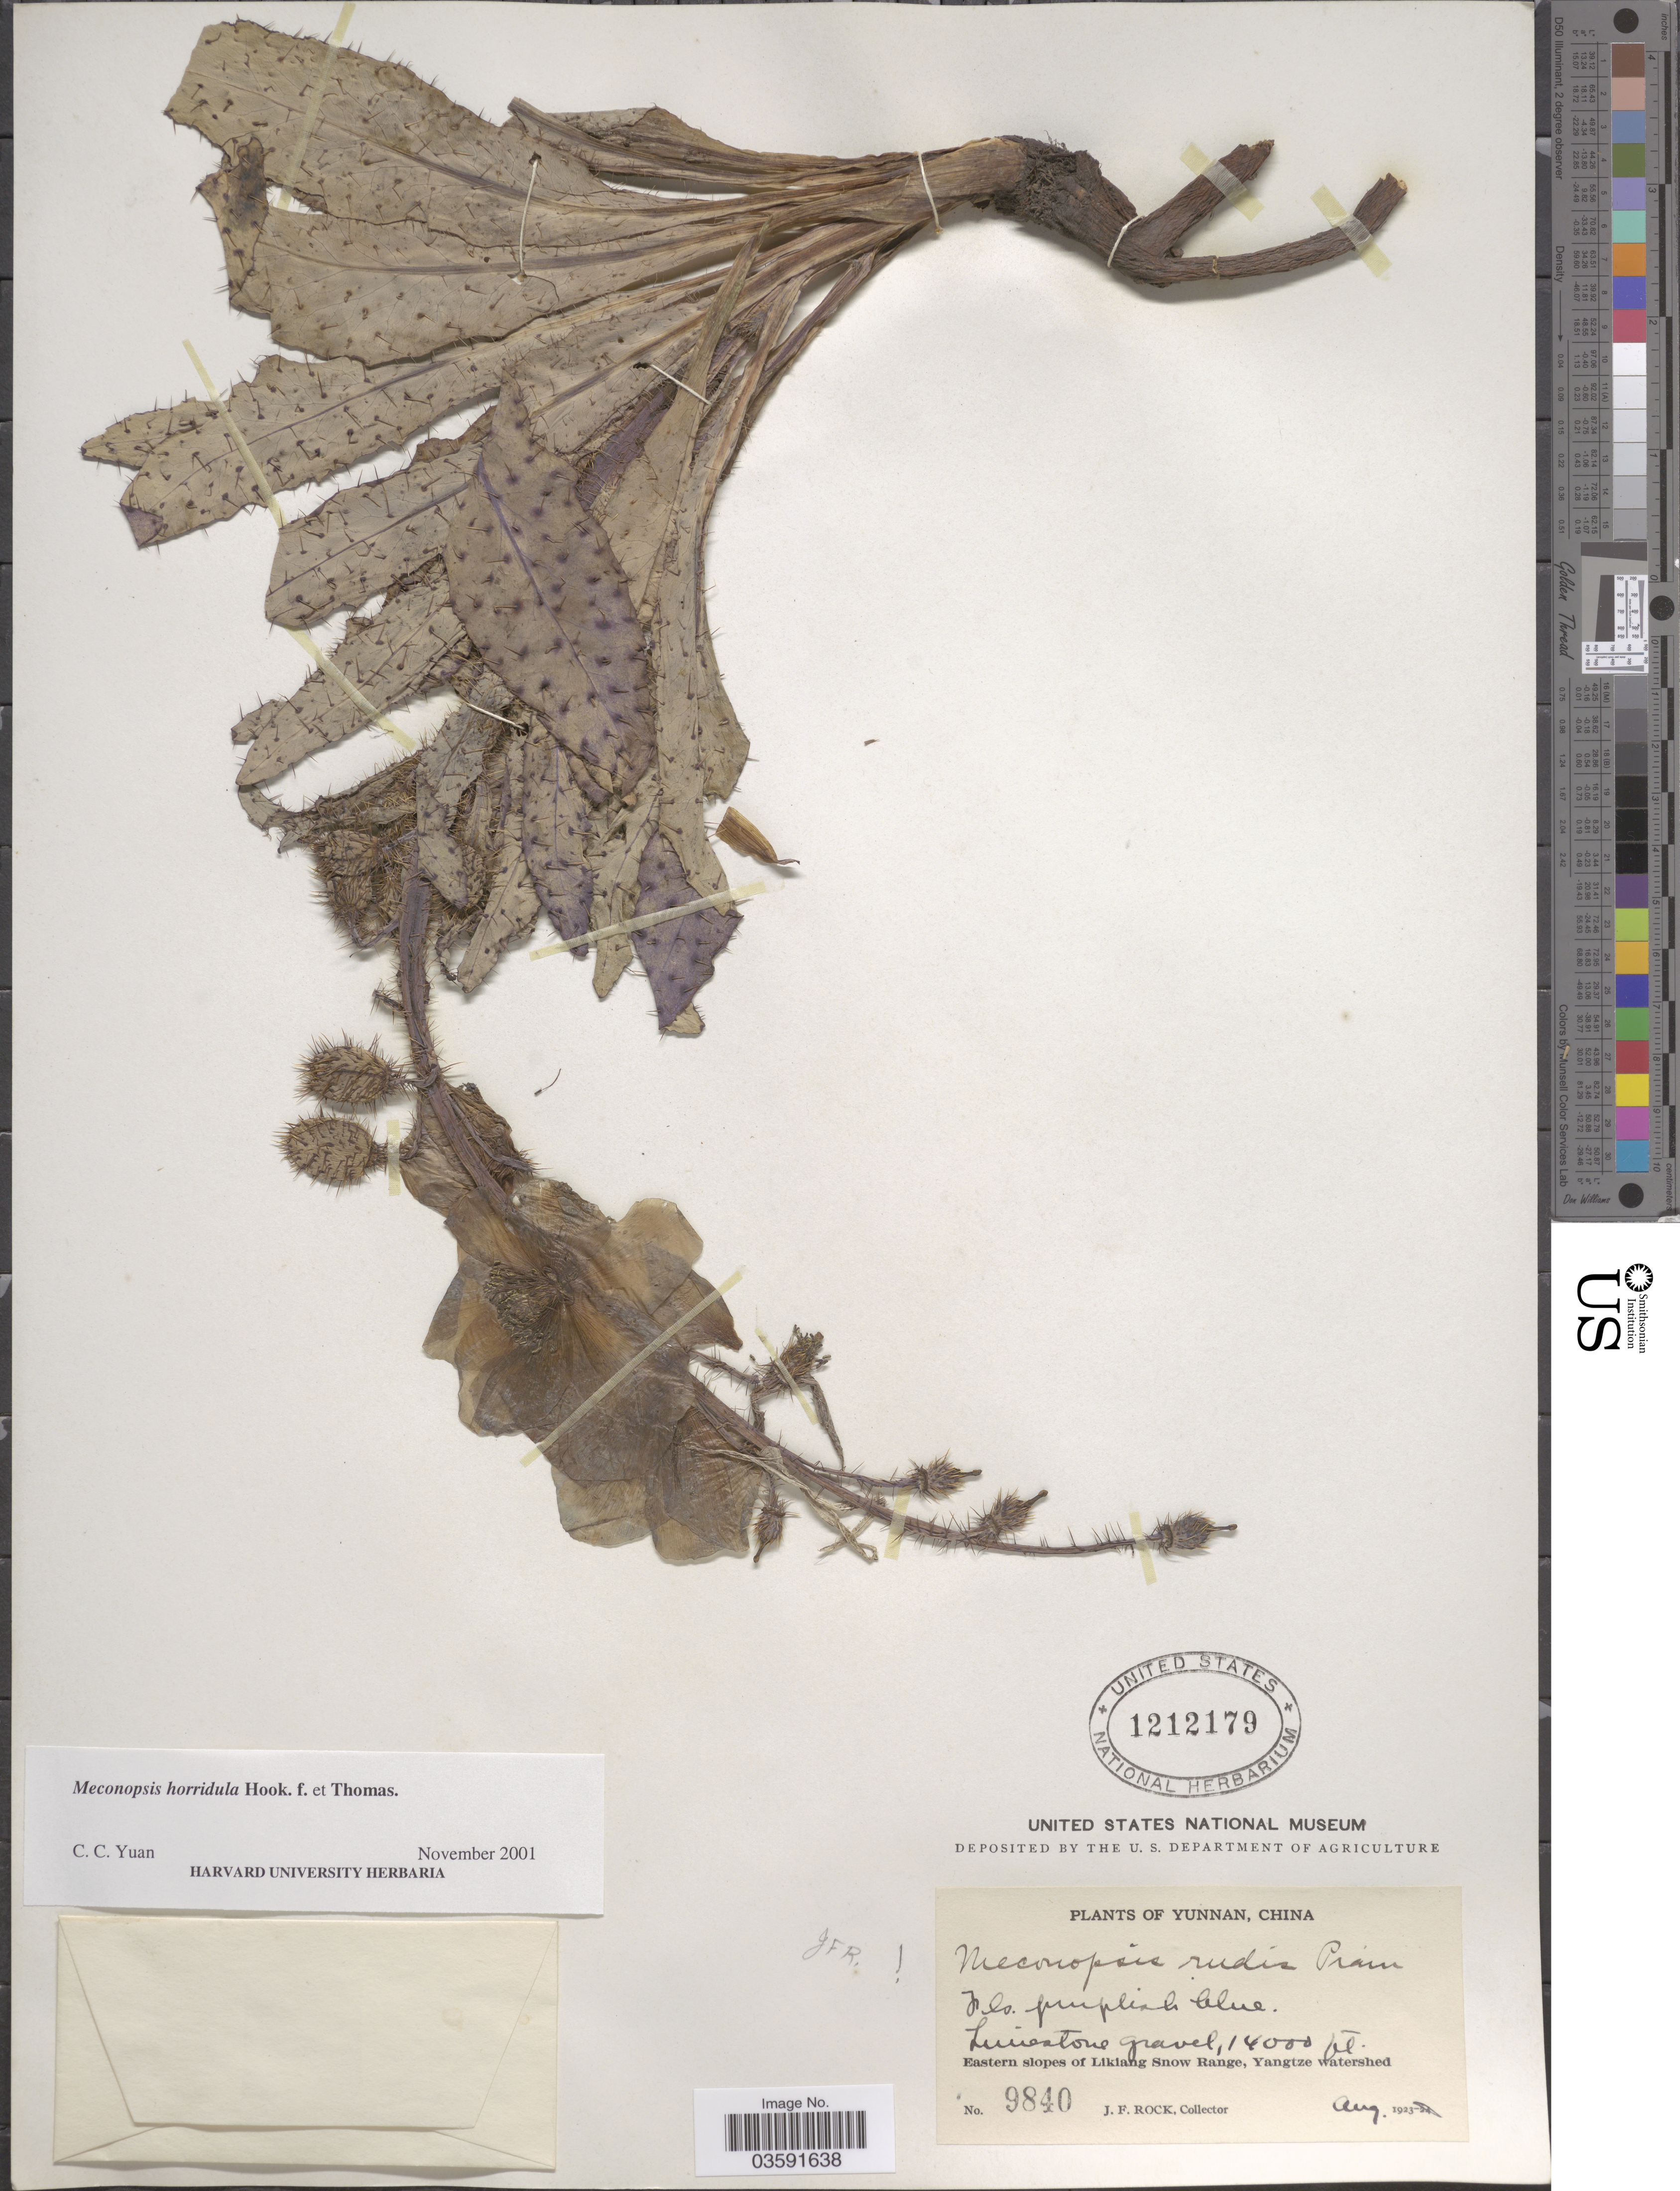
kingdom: Plantae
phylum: Tracheophyta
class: Magnoliopsida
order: Ranunculales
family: Papaveraceae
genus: Meconopsis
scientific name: Meconopsis horridula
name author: Hook. f. & Thomson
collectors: J. Rock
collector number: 9840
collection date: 1923-08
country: China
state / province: Yunnan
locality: Eastern slopes of Likiang Snow Range, Yangtze watershed.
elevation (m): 4267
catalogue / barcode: US 1212179